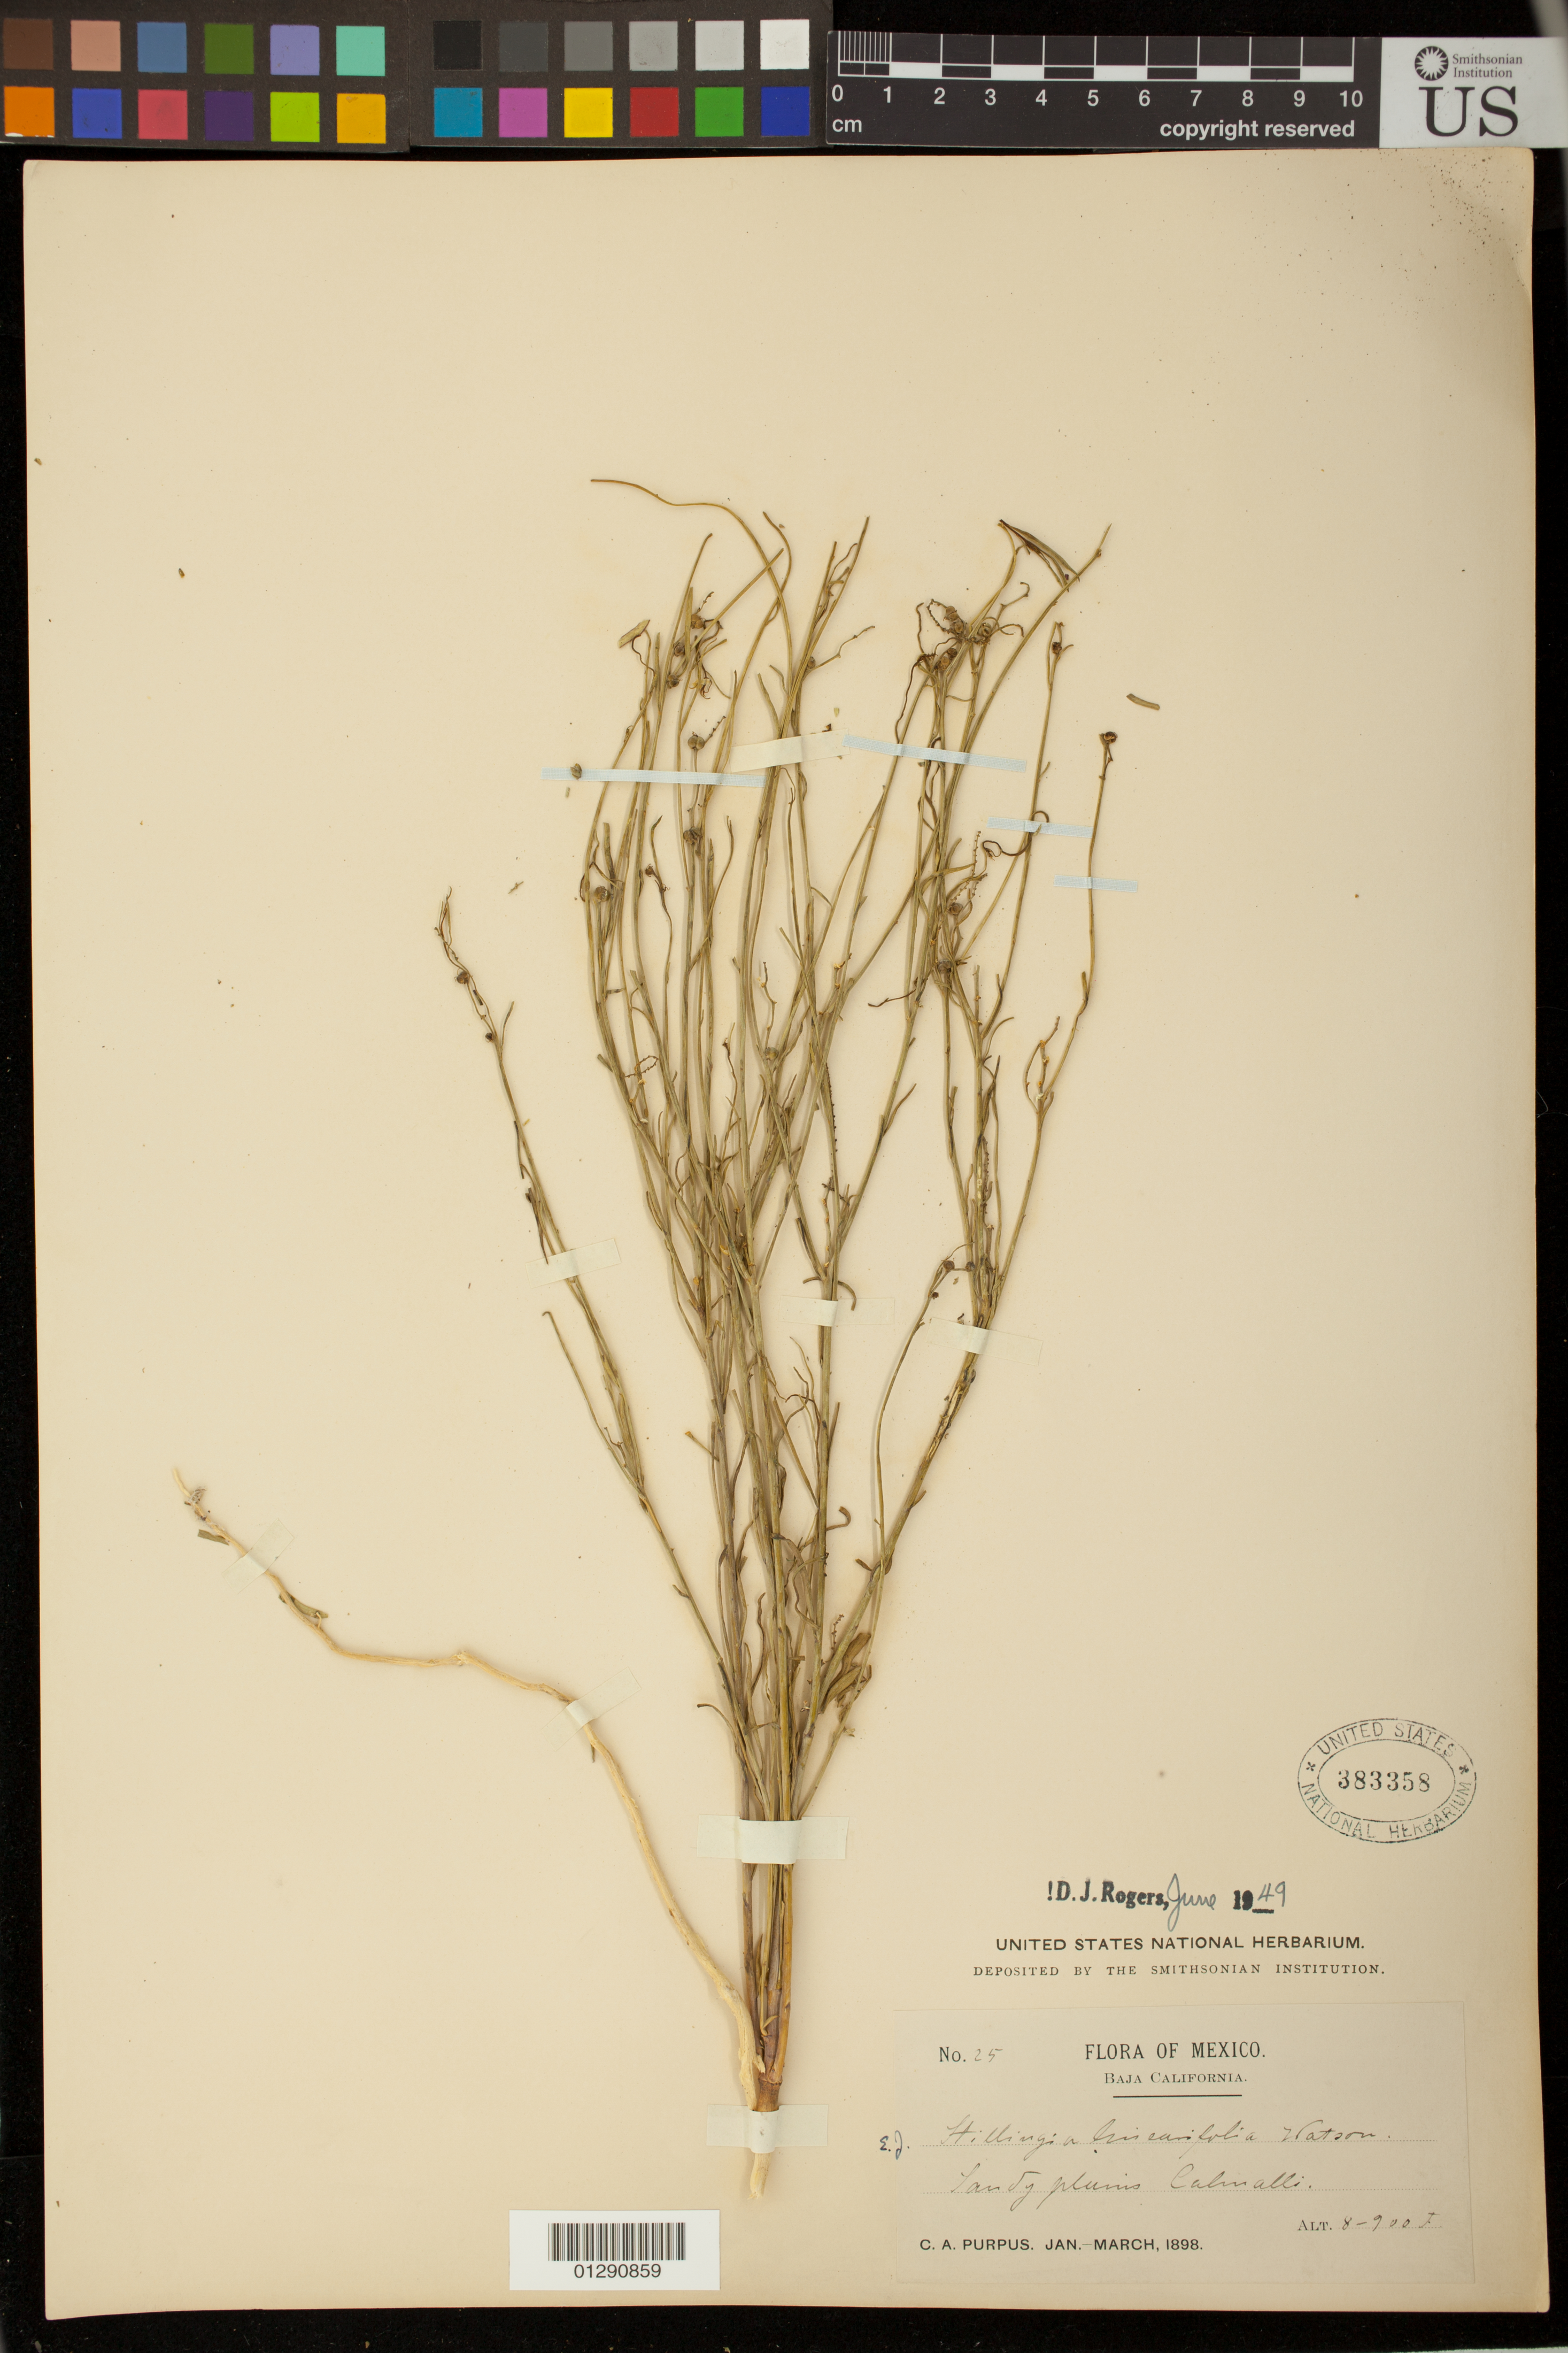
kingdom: Plantae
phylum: Tracheophyta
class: Magnoliopsida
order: Malpighiales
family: Euphorbiaceae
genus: Stillingia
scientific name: Stillingia linearifolia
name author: S. Watson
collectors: C. A. Purpus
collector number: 25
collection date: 1898-01/1898-03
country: Mexico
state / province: Baja California Norte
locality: Calmalli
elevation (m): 244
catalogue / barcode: US 383358